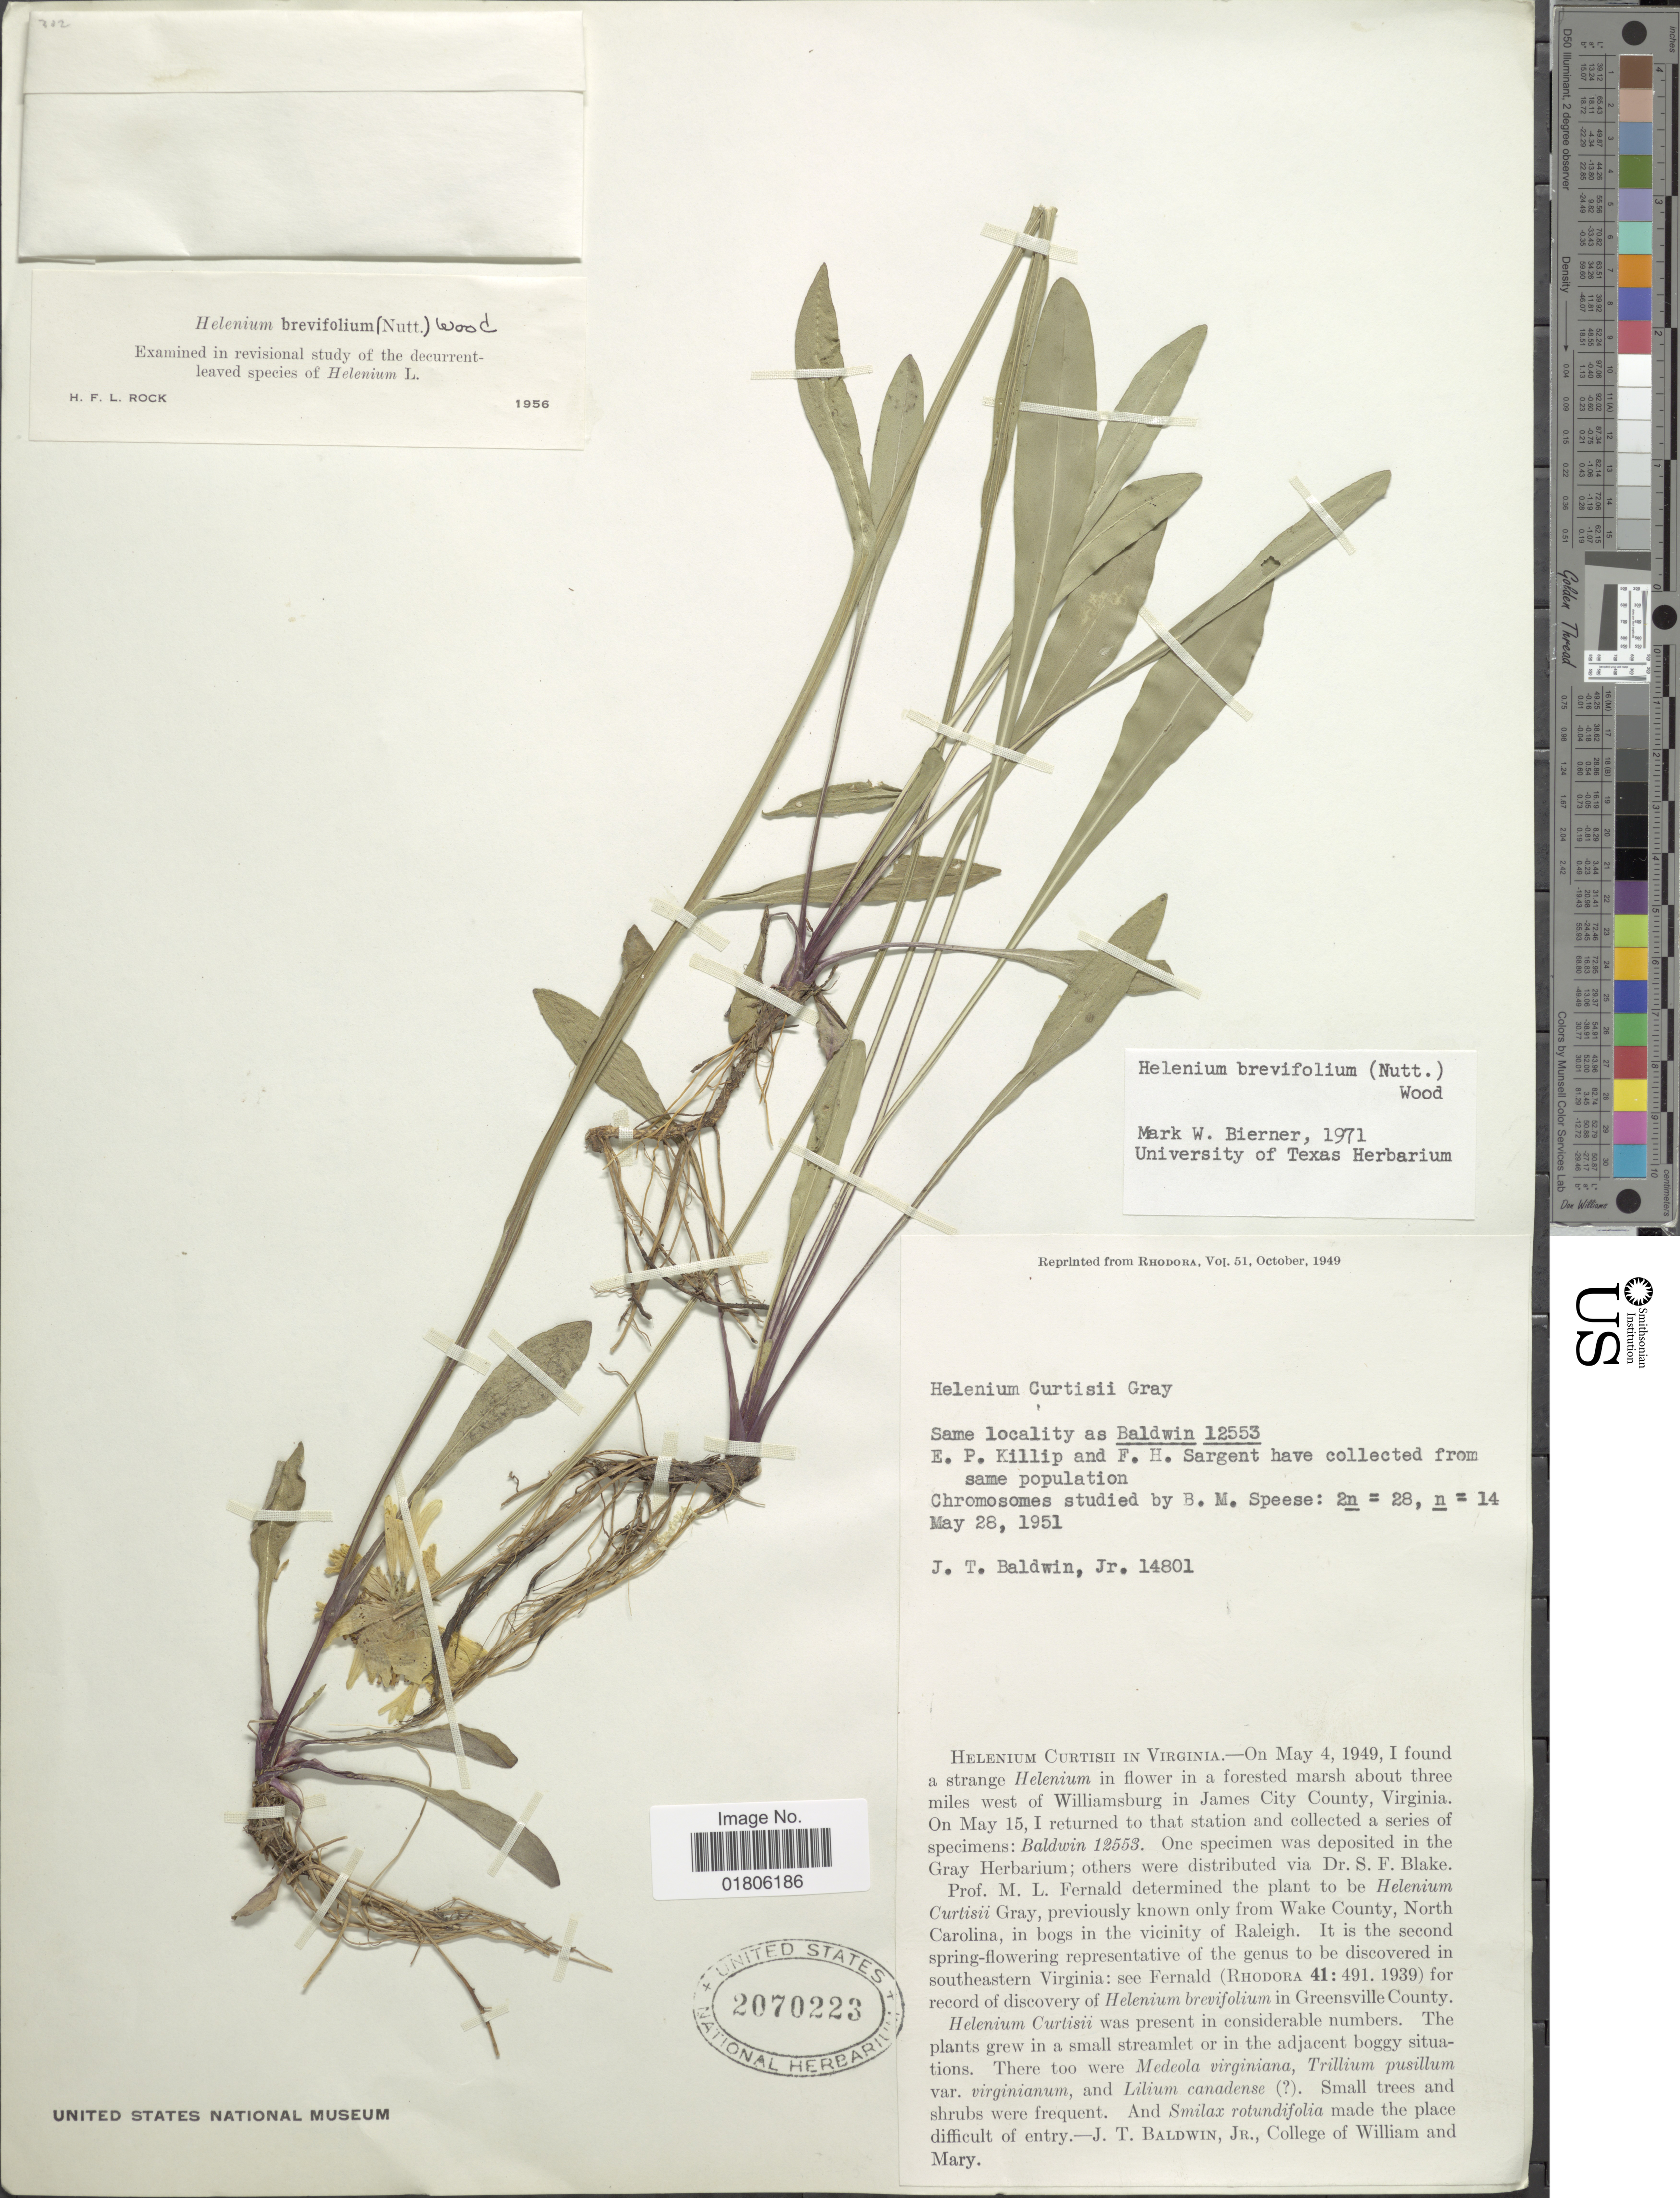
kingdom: Plantae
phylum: Tracheophyta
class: Magnoliopsida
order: Asterales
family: Asteraceae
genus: Helenium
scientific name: Helenium brevifolium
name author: (Nutt.) Alph. Wood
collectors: J. T. Baldwin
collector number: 14801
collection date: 1951-05-28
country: United States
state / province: Virginia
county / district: James City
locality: About three miles W of Williamsburg in James City County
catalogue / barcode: US 2070223